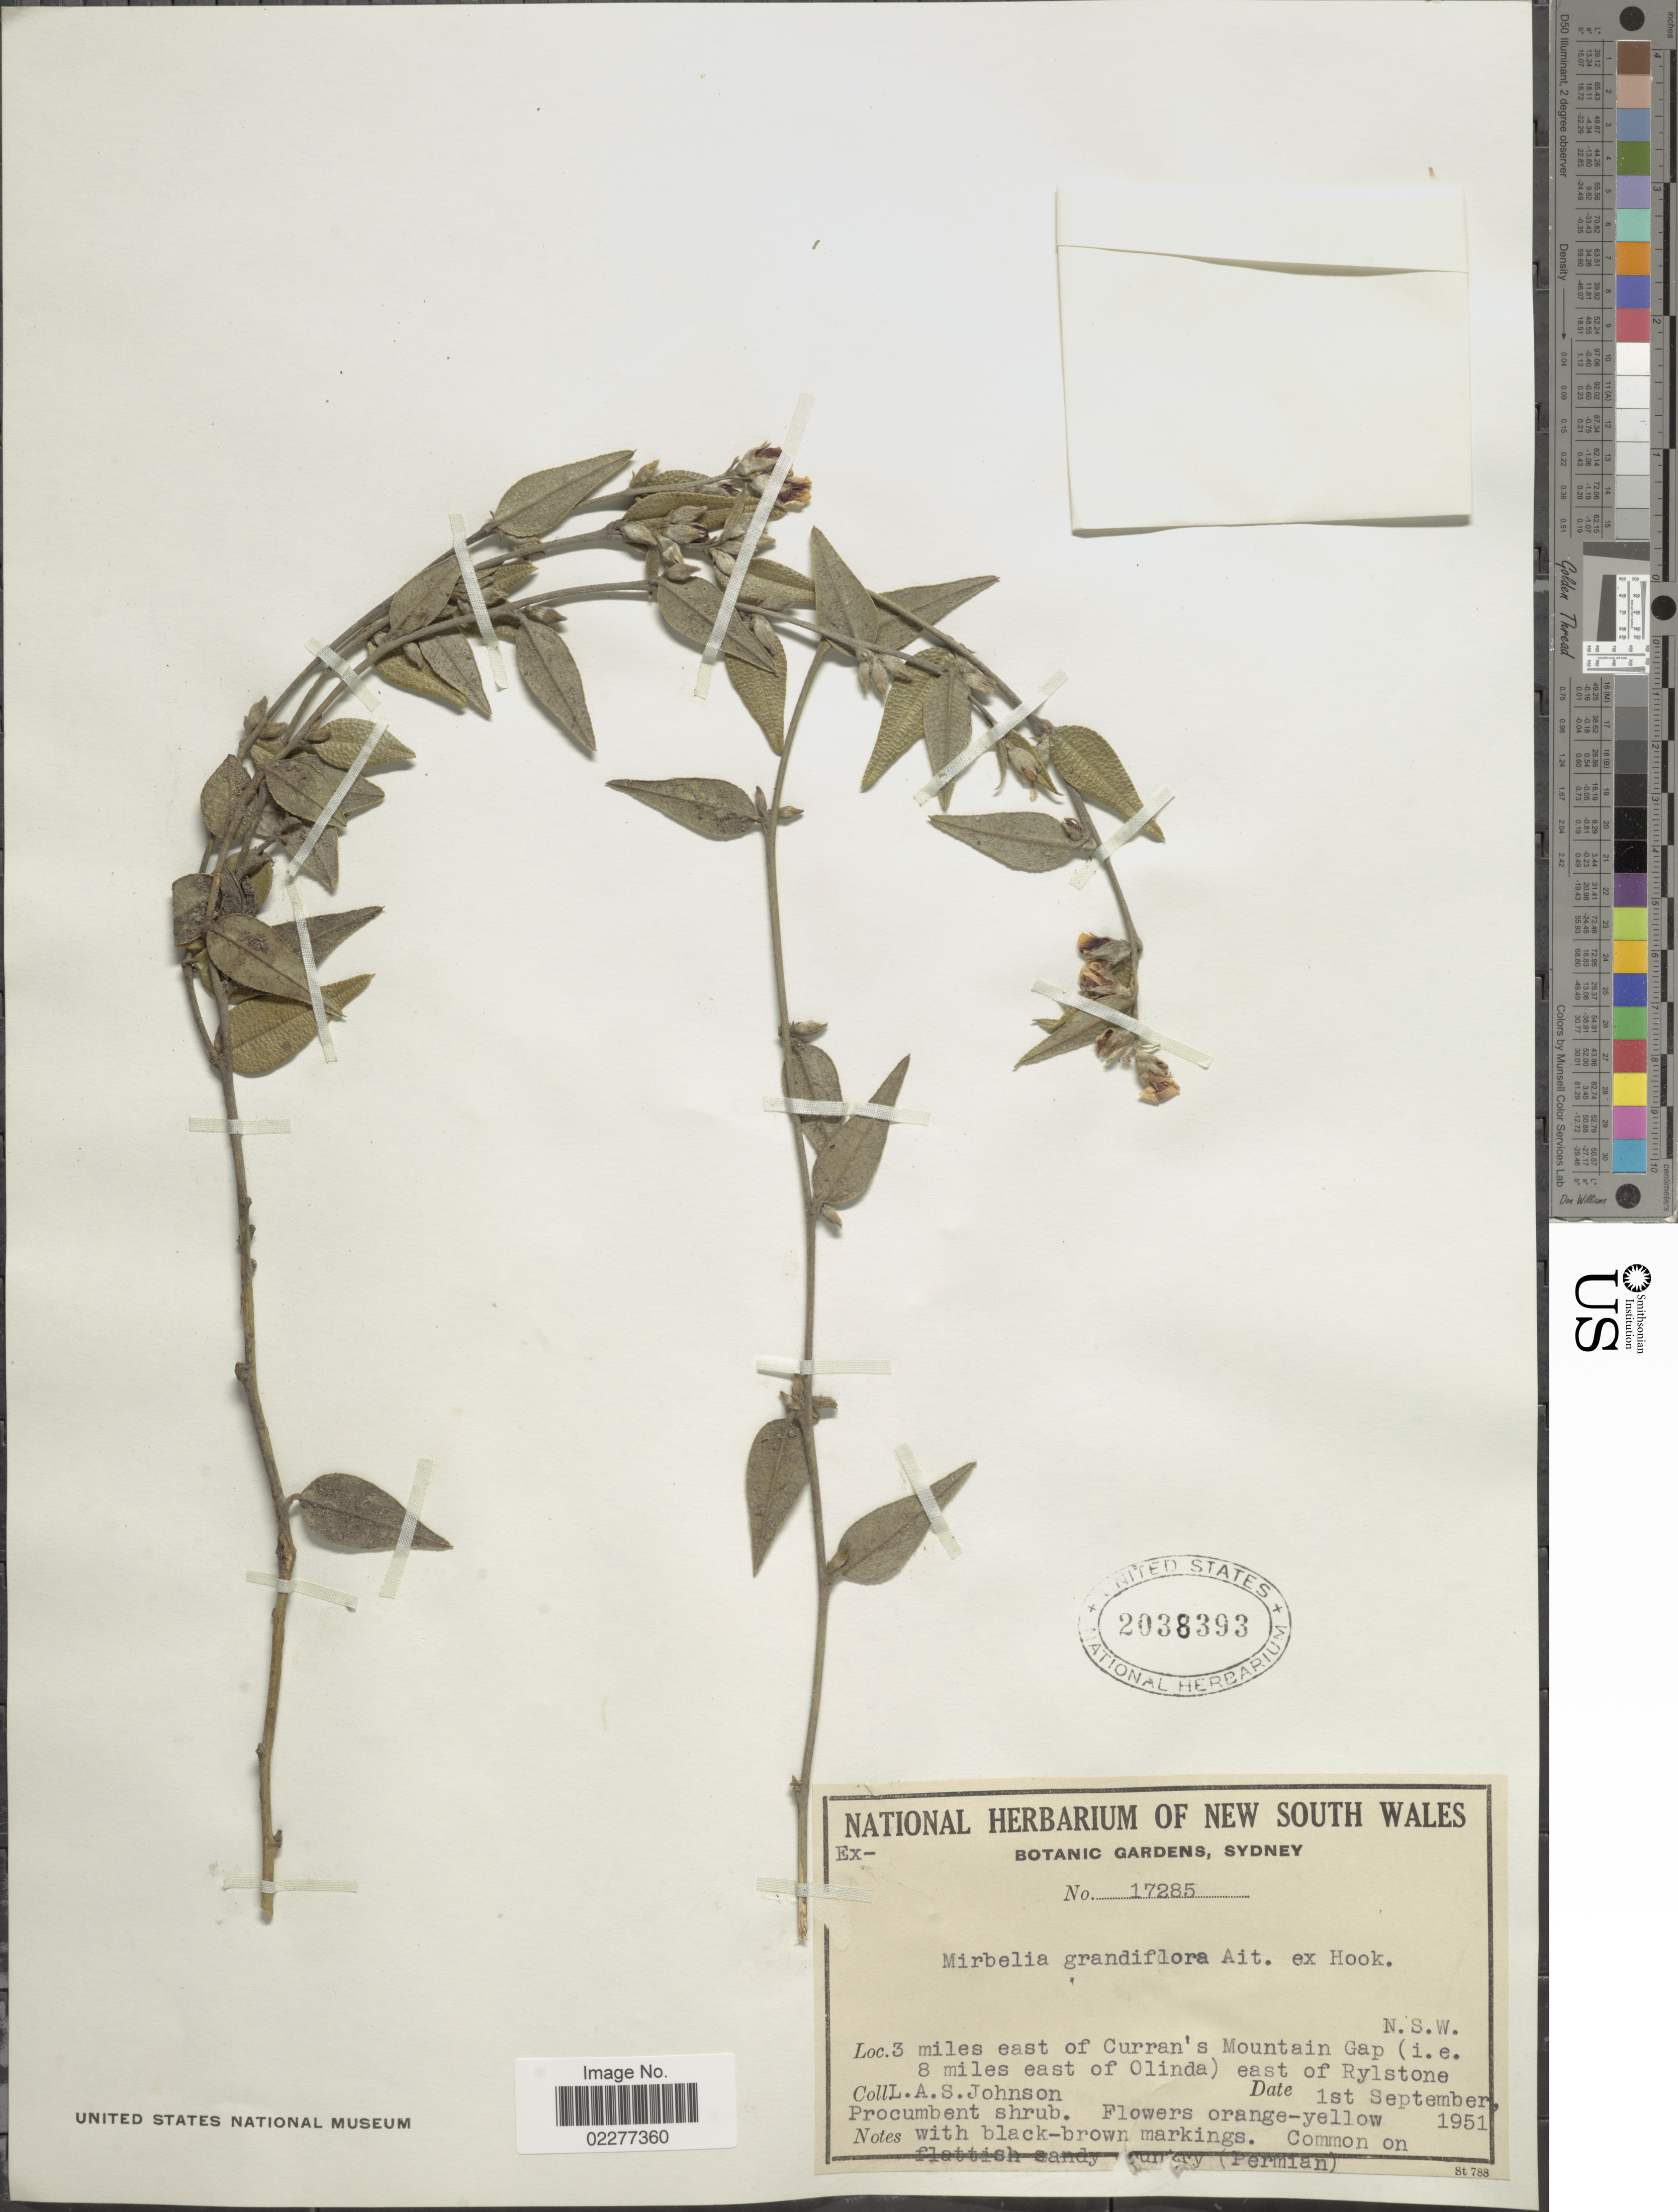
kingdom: Plantae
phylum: Tracheophyta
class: Magnoliopsida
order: Fabales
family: Fabaceae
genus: Mirbelia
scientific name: Mirbelia grandiflora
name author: Aiton ex Hook.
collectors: L. A. S. Johnson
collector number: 17285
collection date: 1951-09-01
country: Australia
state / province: New South Wales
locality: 3 miles east of Curran's Mountains gap (i.e. 8 miles east of Olinda) east of Rylstone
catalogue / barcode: US 2038393